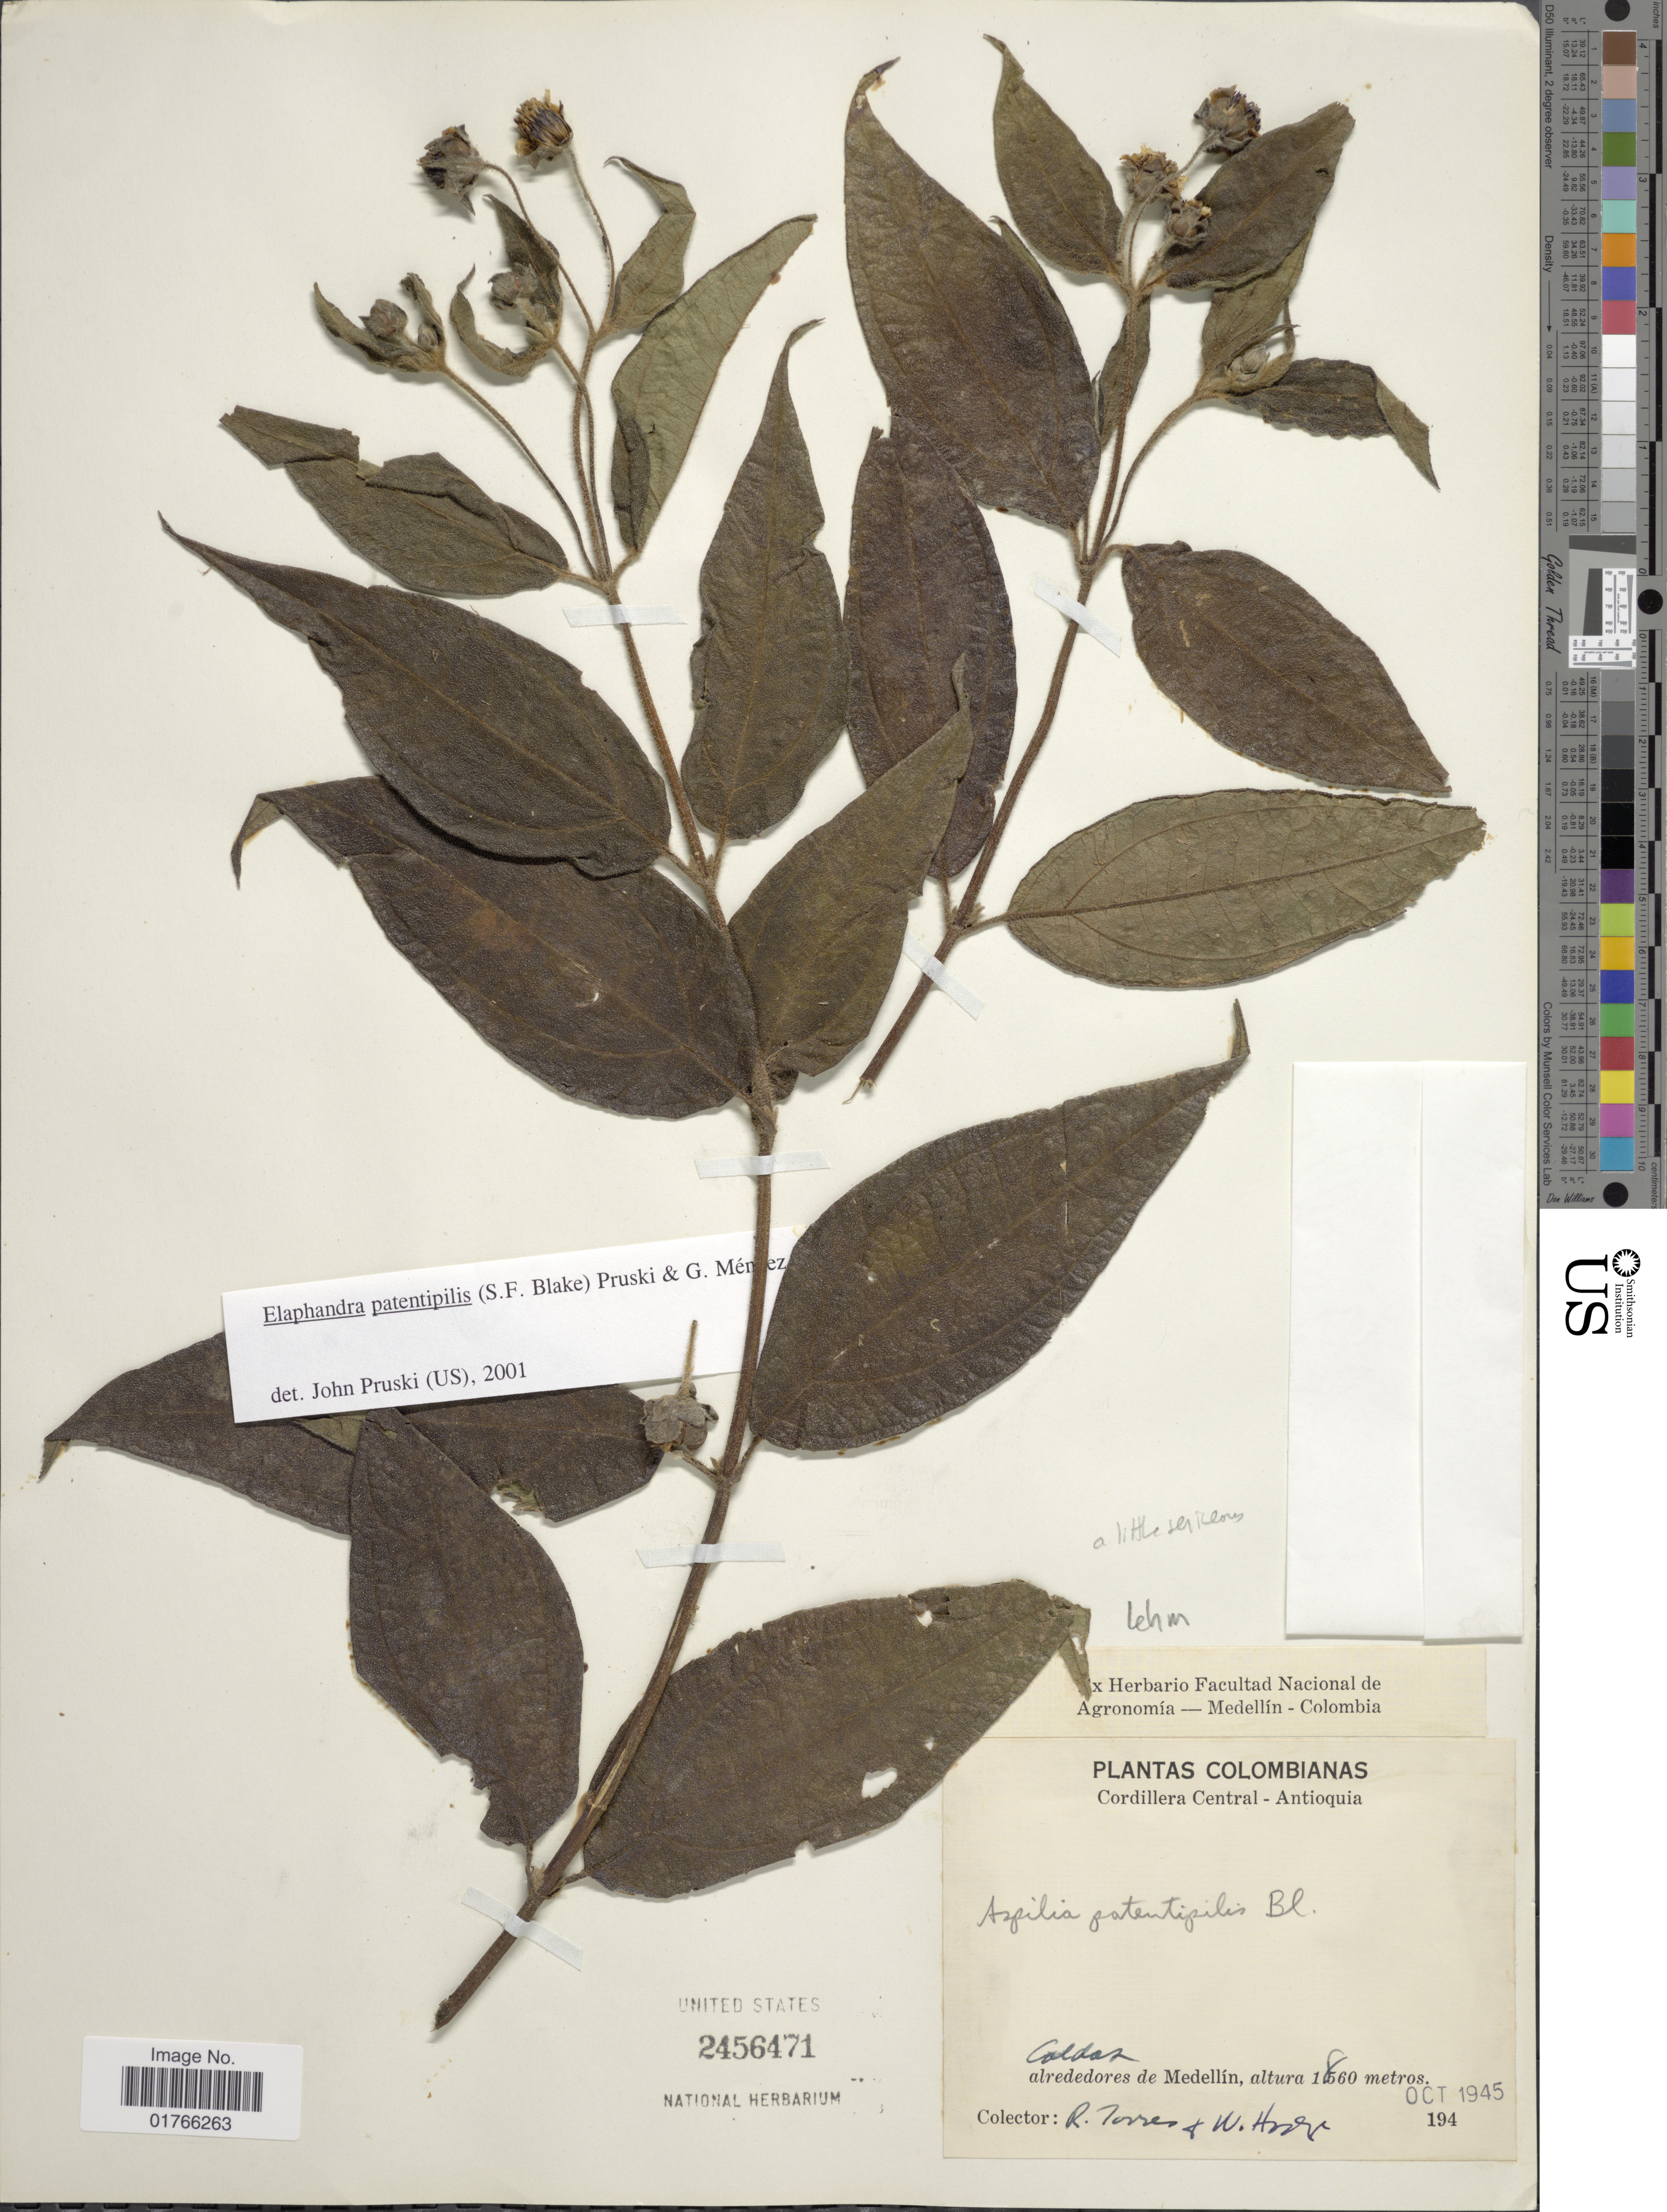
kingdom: Plantae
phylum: Tracheophyta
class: Magnoliopsida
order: Asterales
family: Asteraceae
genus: Elaphandra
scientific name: Elaphandra patentipilis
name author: (S.F. Blake) Pruski & Mendez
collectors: R. Torres & W. Hodge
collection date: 1945-10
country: Colombia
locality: Cordillera Central, Antioquia, alrededores de Medellin, Caldas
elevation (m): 1860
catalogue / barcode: US 2456471